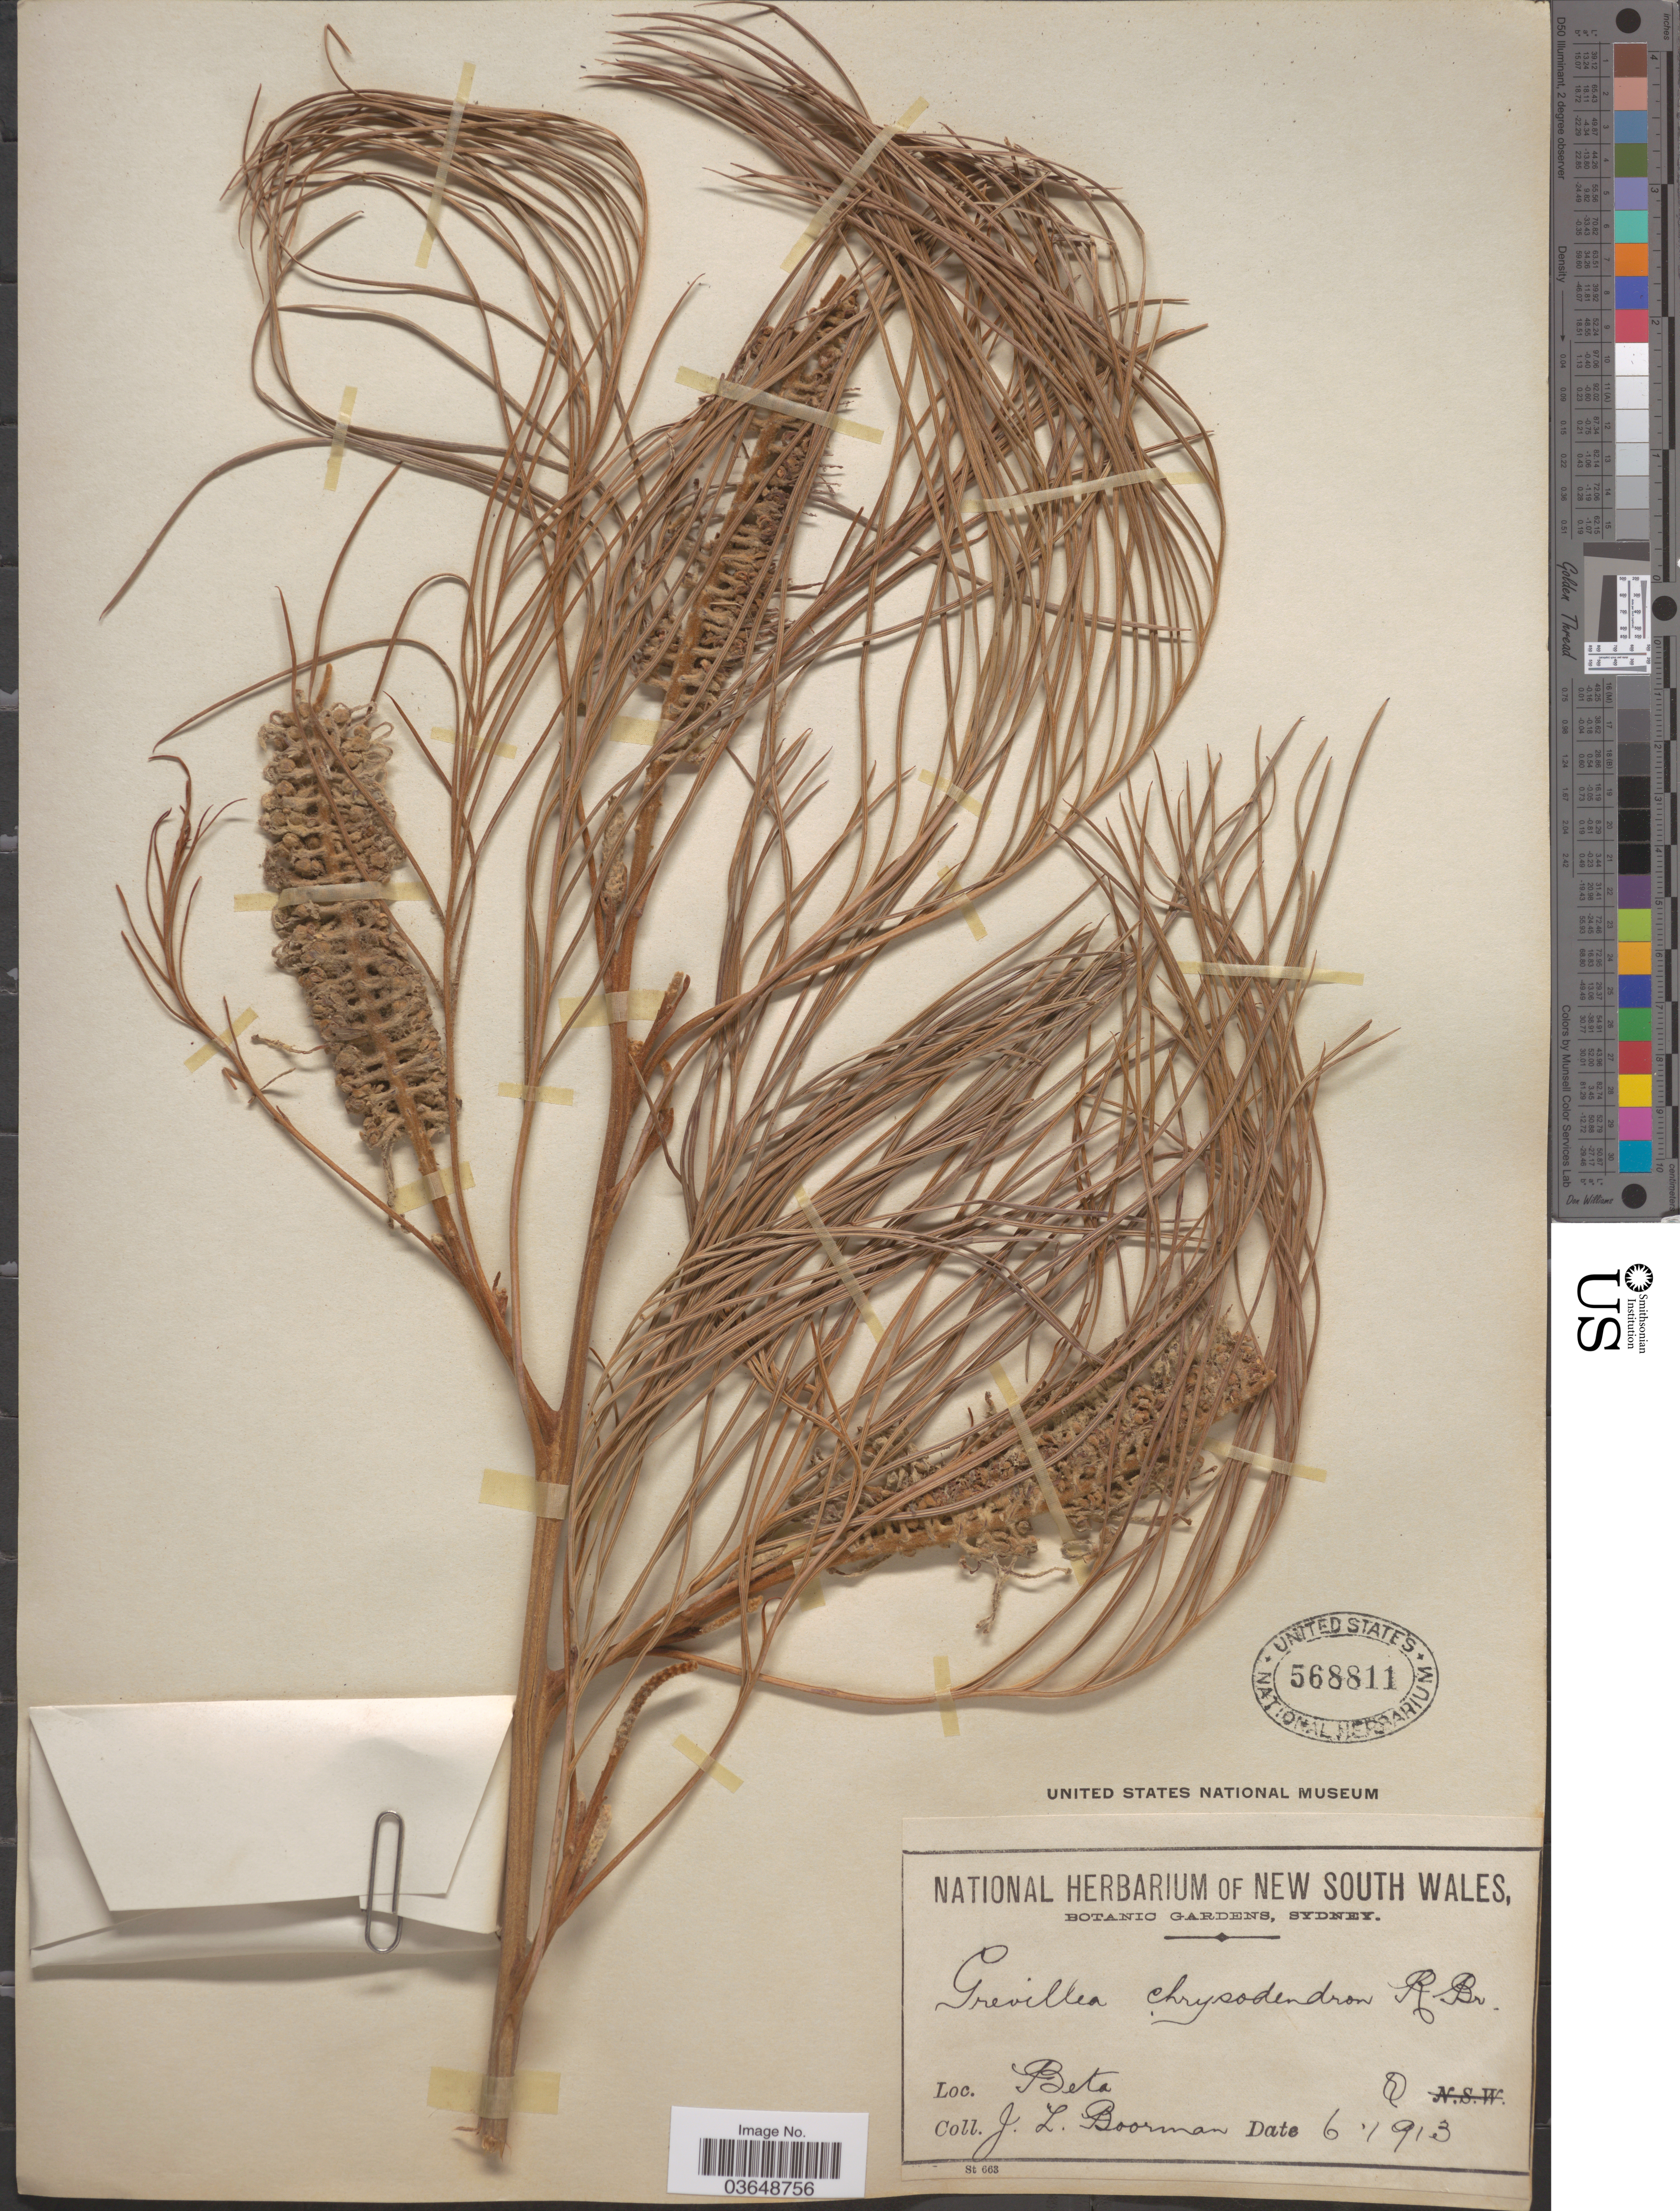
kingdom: Plantae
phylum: Tracheophyta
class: Magnoliopsida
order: Proteales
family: Proteaceae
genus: Grevillea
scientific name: Grevillea chrysodendrum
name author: R. Br.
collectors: J. Boorman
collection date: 1913-06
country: Australia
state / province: Queensland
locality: Beta.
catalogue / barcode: US 568811